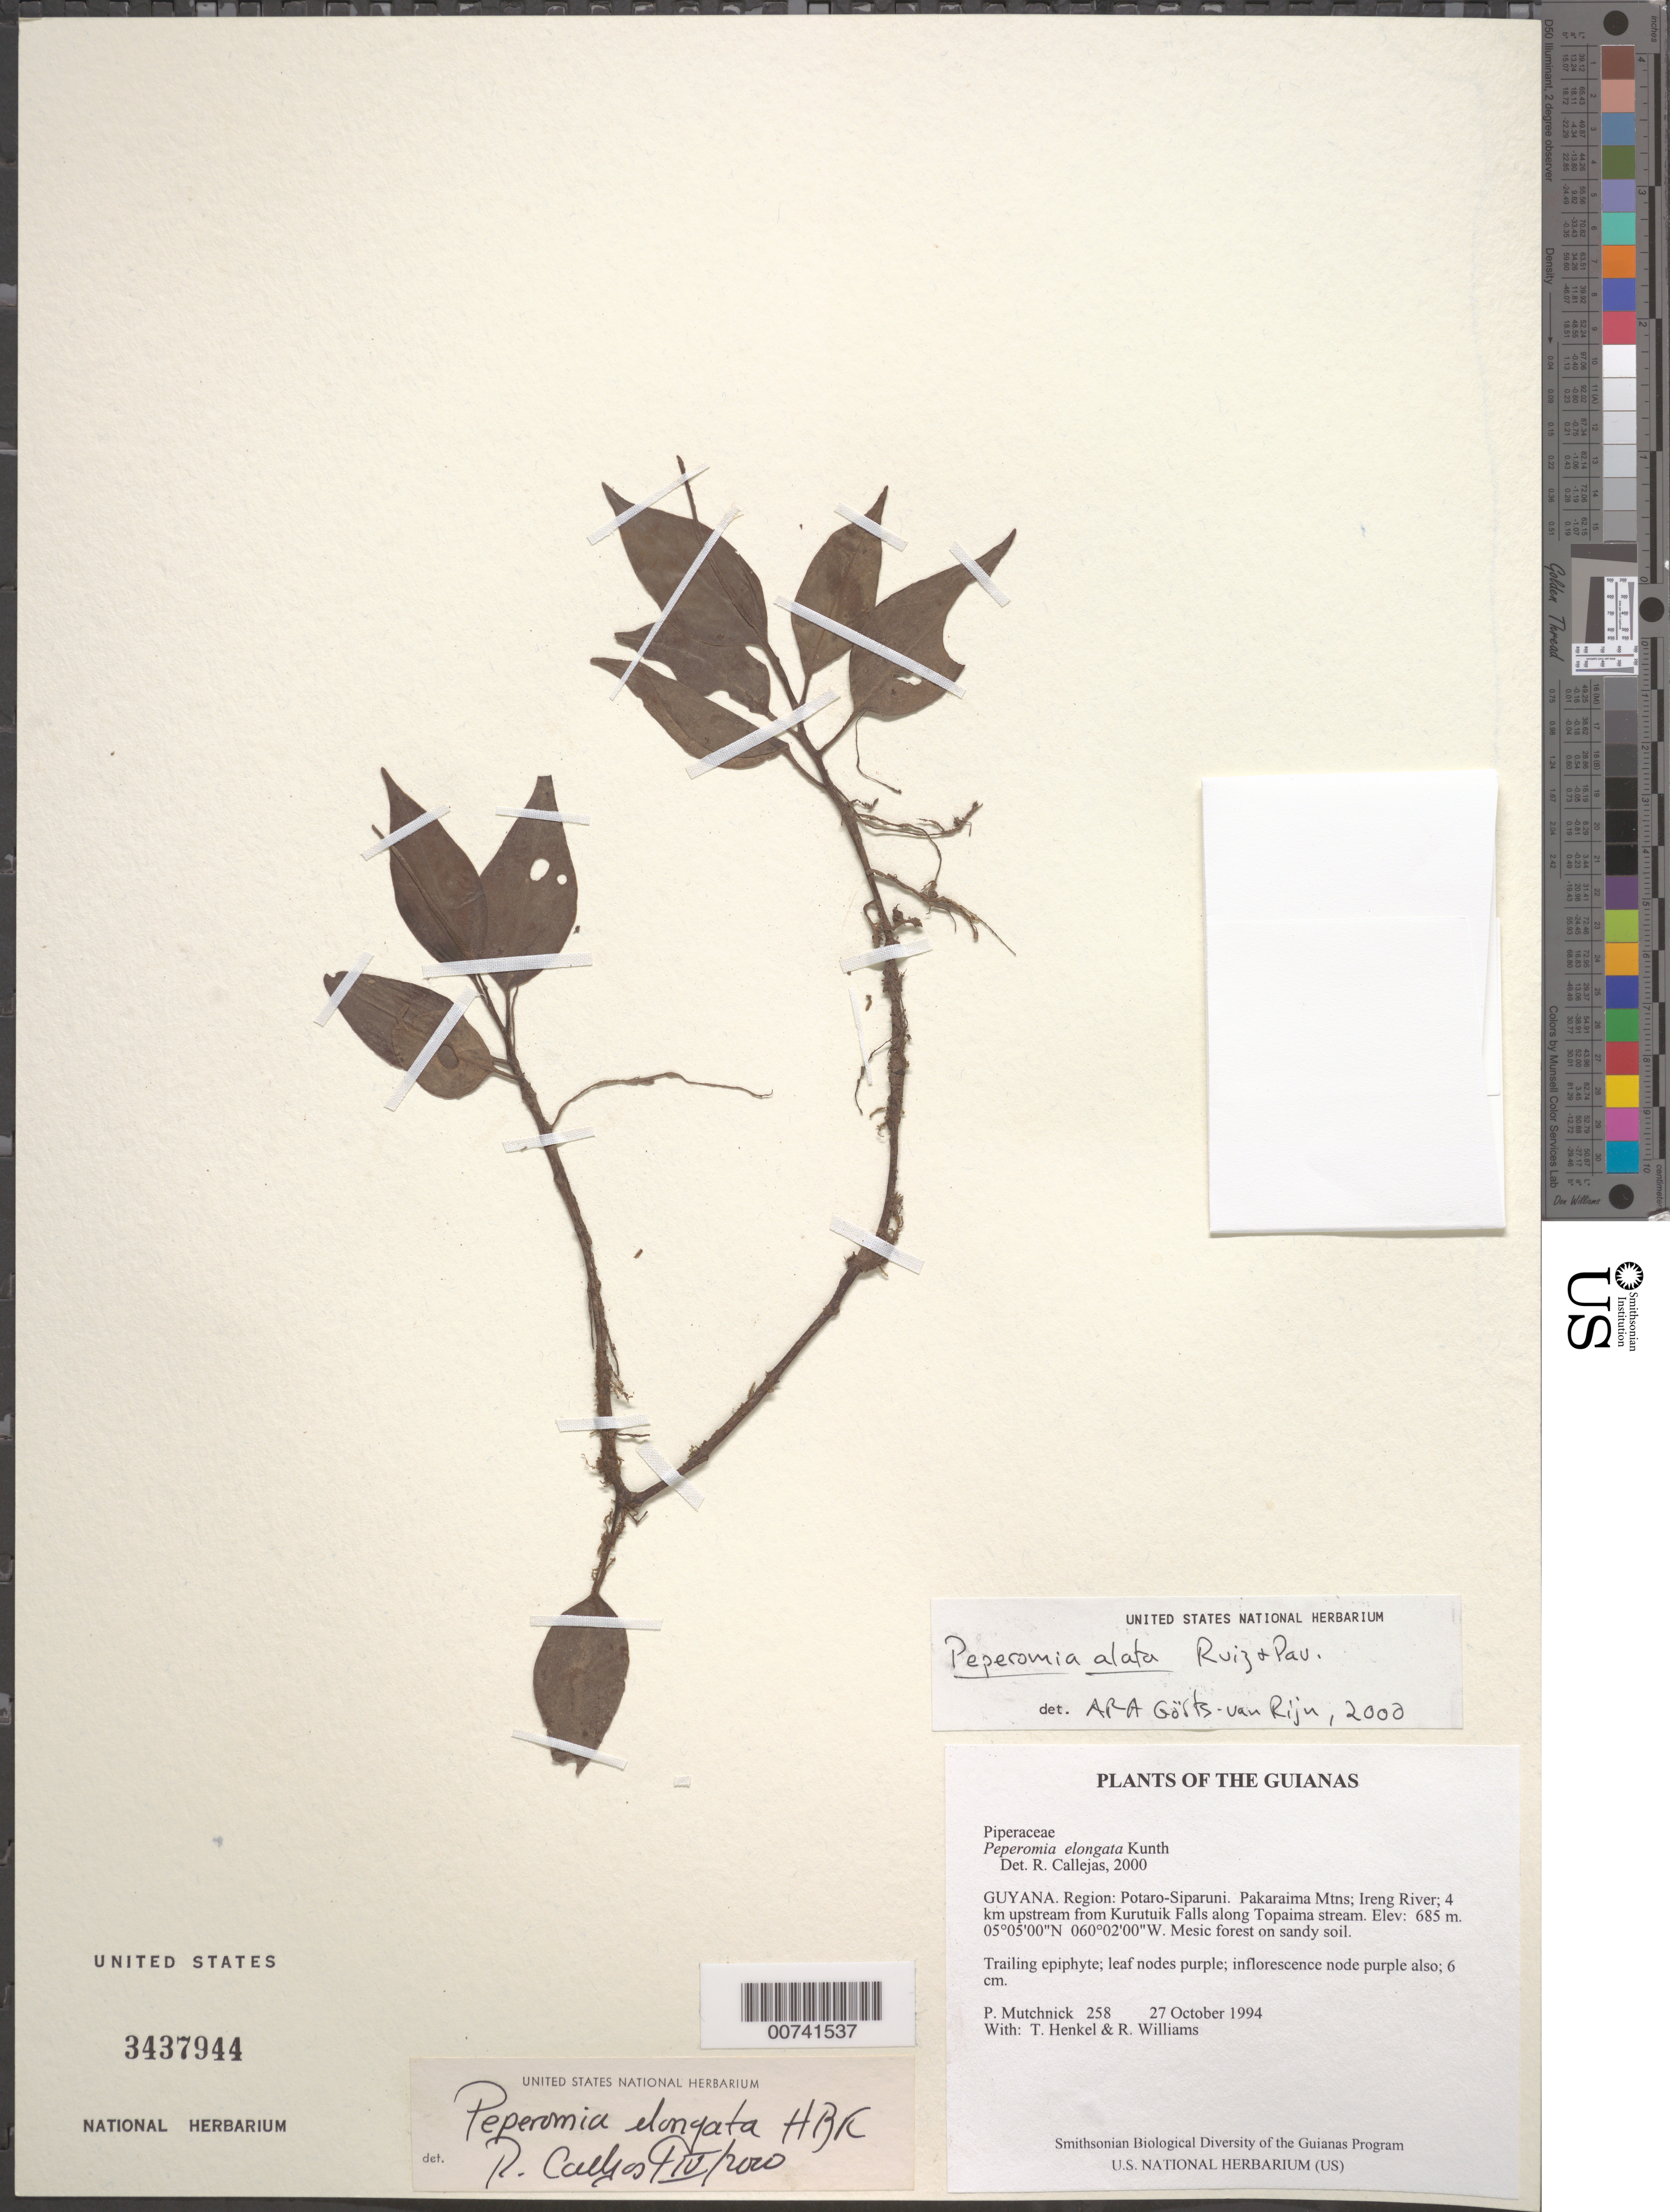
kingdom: Plantae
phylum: Tracheophyta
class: Magnoliopsida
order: Piperales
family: Piperaceae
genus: Peperomia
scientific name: Peperomia elongata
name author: Kunth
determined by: Callejas, Ricardo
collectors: P. Mutchnick, T. Henkel & R. Williams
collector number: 258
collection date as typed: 27 October 1994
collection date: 1994-10-27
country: Guyana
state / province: Potaro-Siparuni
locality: Pakaraima Mtns; Ireng River; 4 km upstream from Kurutuik Falls along Topaima stream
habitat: Mesic forest on sandy soil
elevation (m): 685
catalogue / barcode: US 3437944